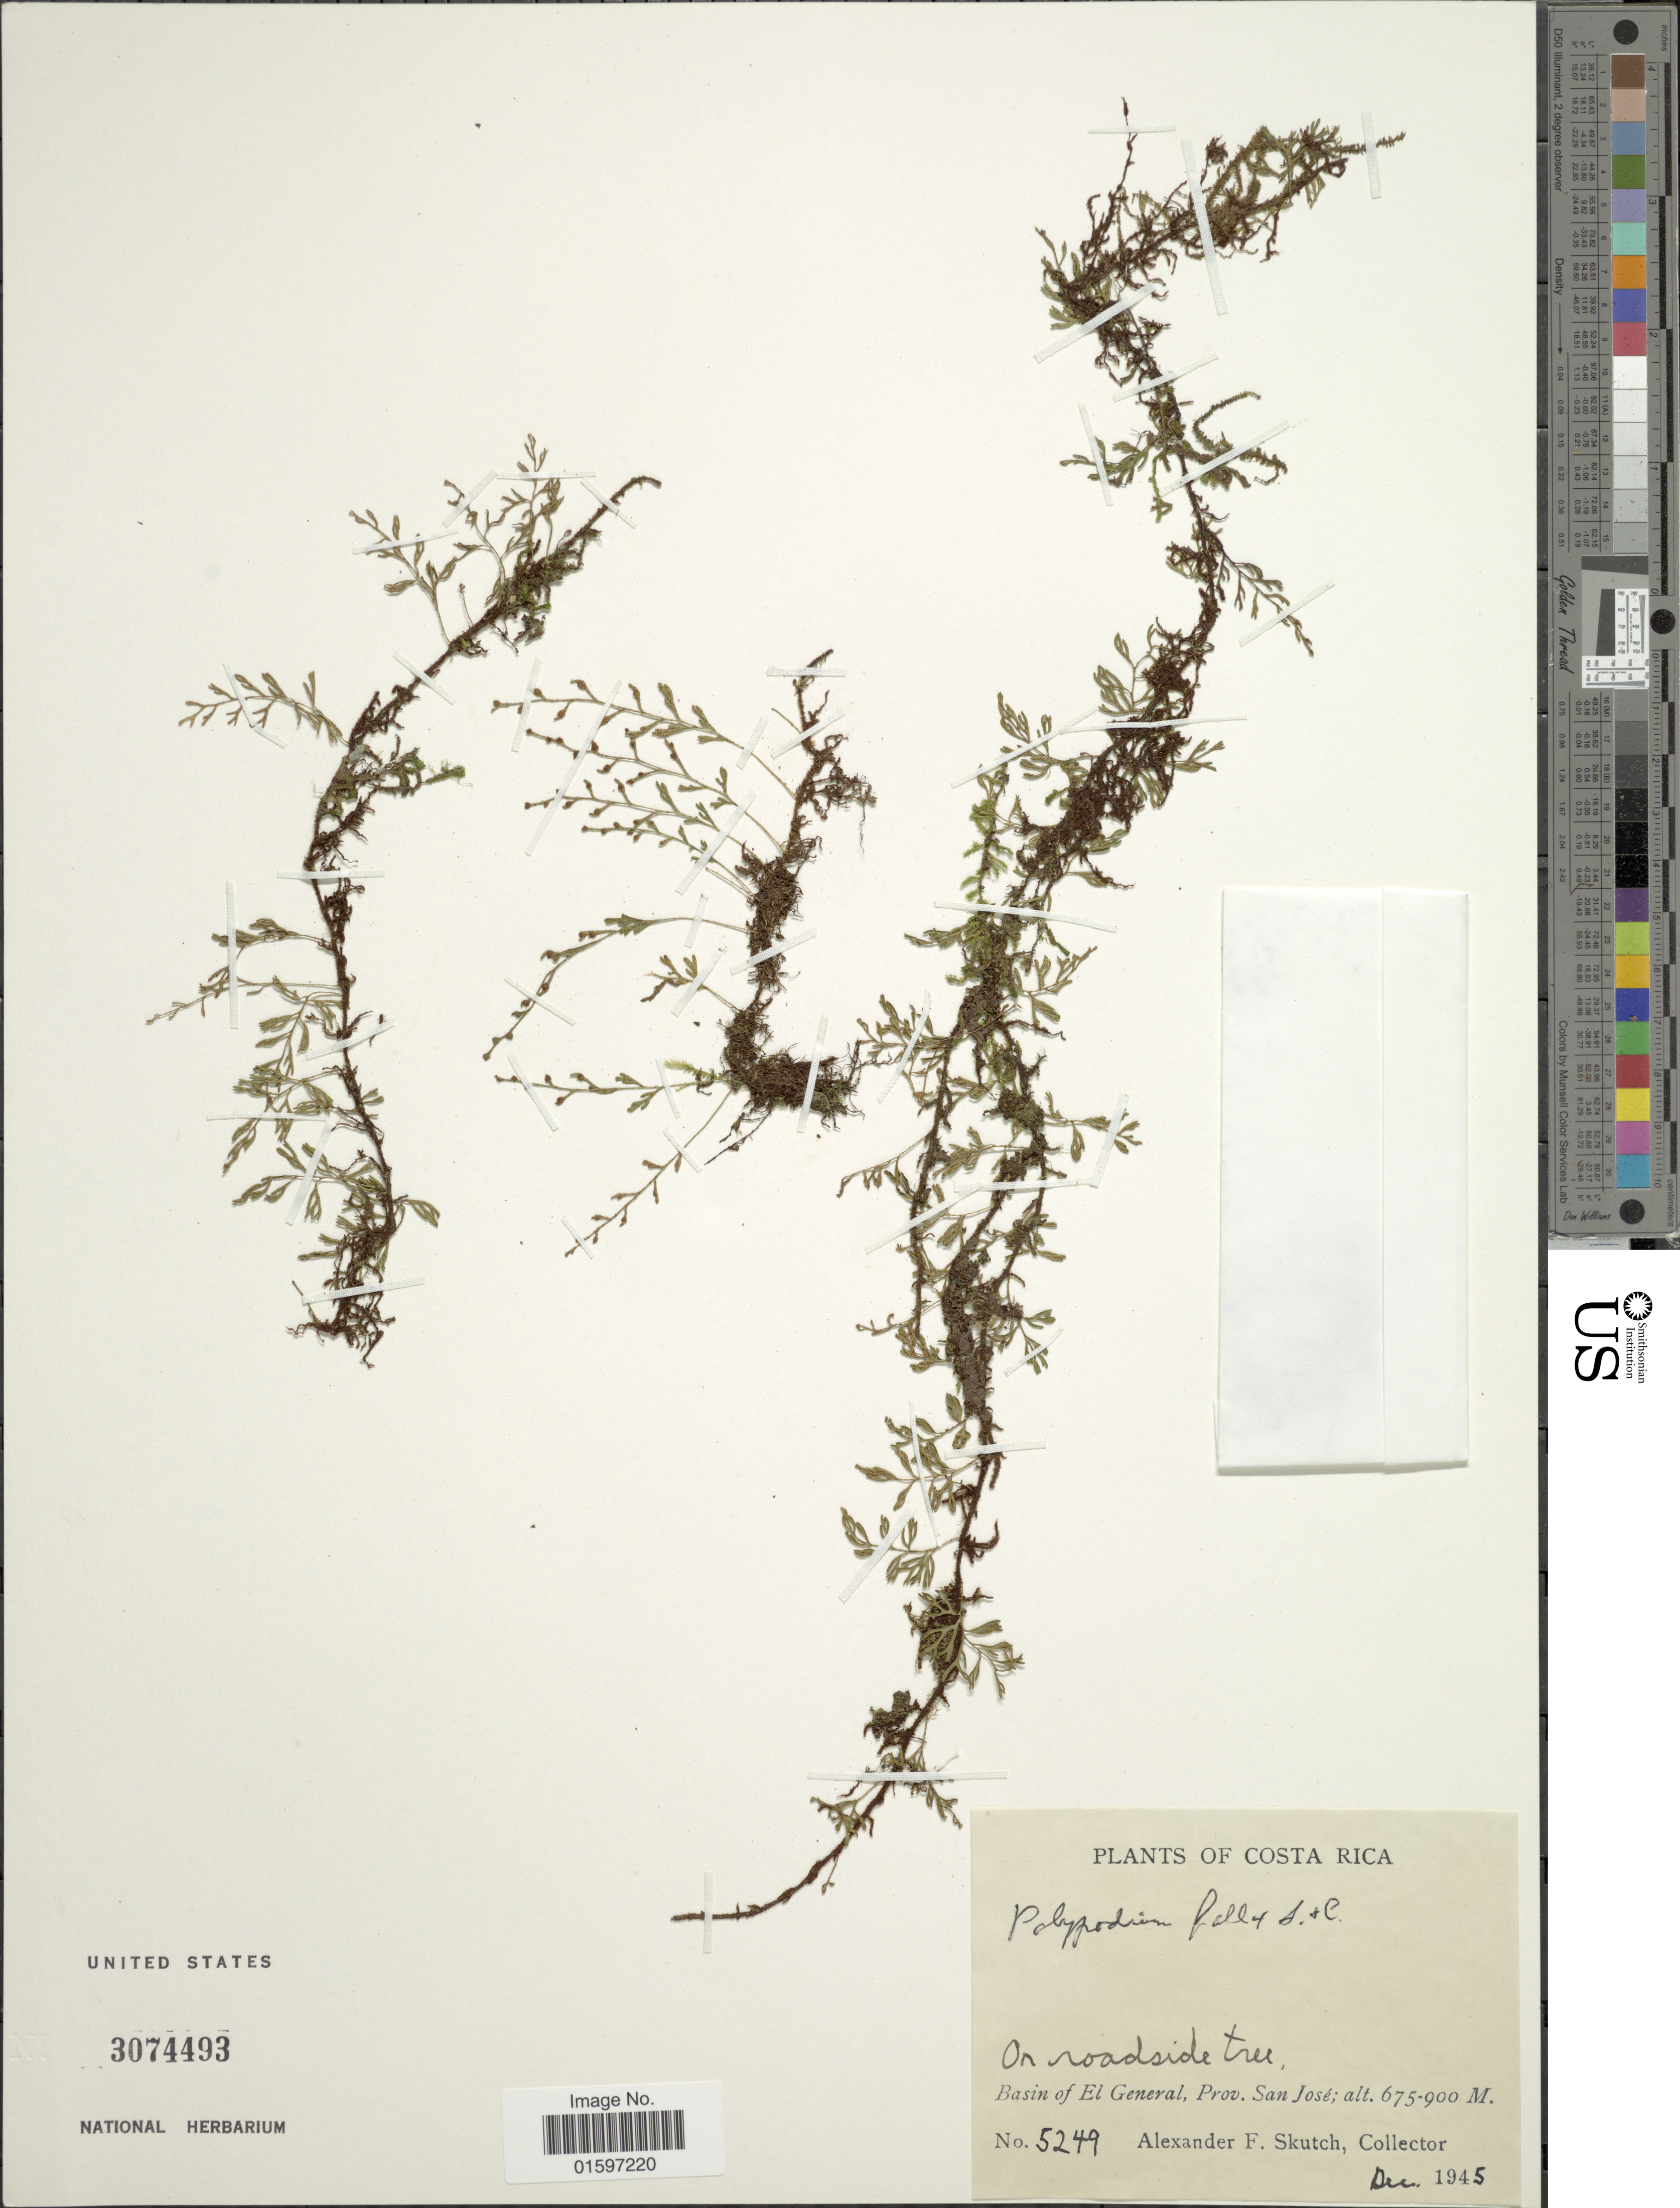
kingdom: Plantae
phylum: Tracheophyta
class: Polypodiopsida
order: Polypodiales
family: Polypodiaceae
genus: Pleopeltis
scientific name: Pleopeltis fallax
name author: (Schltdl. & Cham.) Mickel & Beitel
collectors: A. F. Skutch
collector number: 5249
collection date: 1945-12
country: Costa Rica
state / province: San José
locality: On roadside tree, Basin of El General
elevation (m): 675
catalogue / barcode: US 3074493